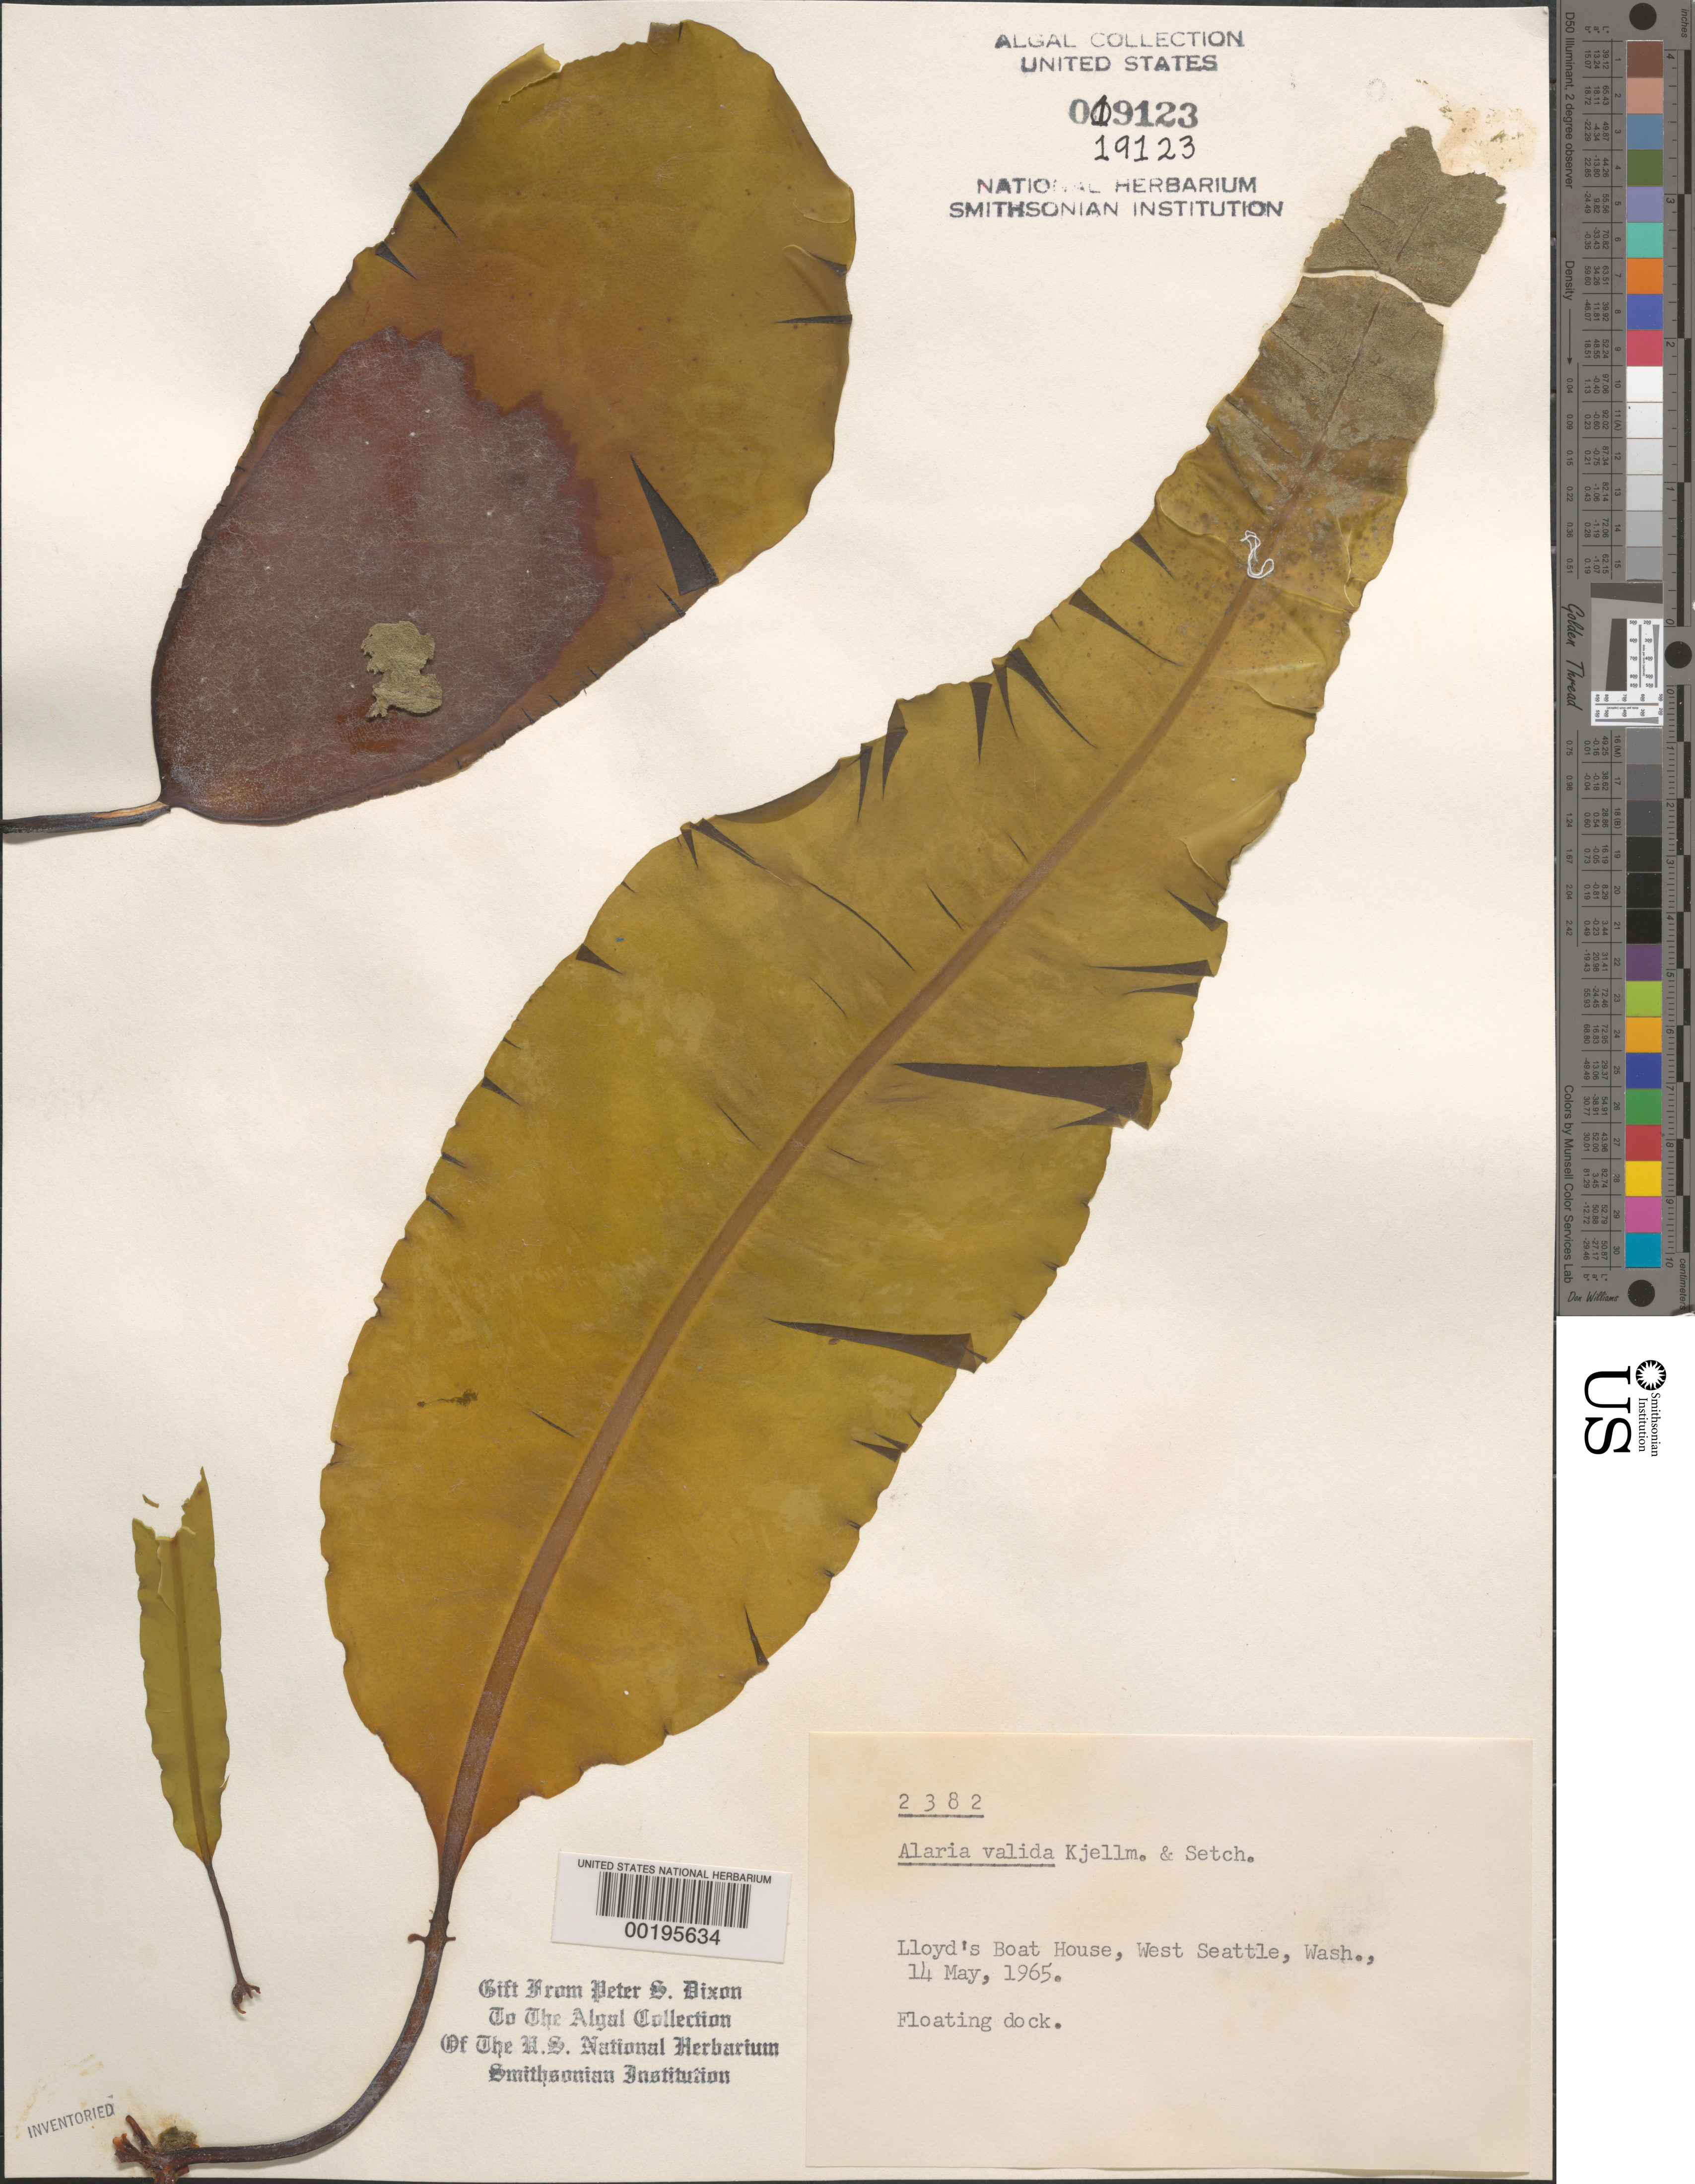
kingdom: Chromista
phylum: Ochrophyta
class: Phaeophyceae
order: Laminariales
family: Alariaceae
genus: Alaria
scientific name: Alaria marginata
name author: Postels & Rupr.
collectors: P. S. Dixon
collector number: PSD 2382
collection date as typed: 14 May 1965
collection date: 1965-05-14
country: United States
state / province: Washington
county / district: King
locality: West Seattle, Lloyd's Boat House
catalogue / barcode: US 19123